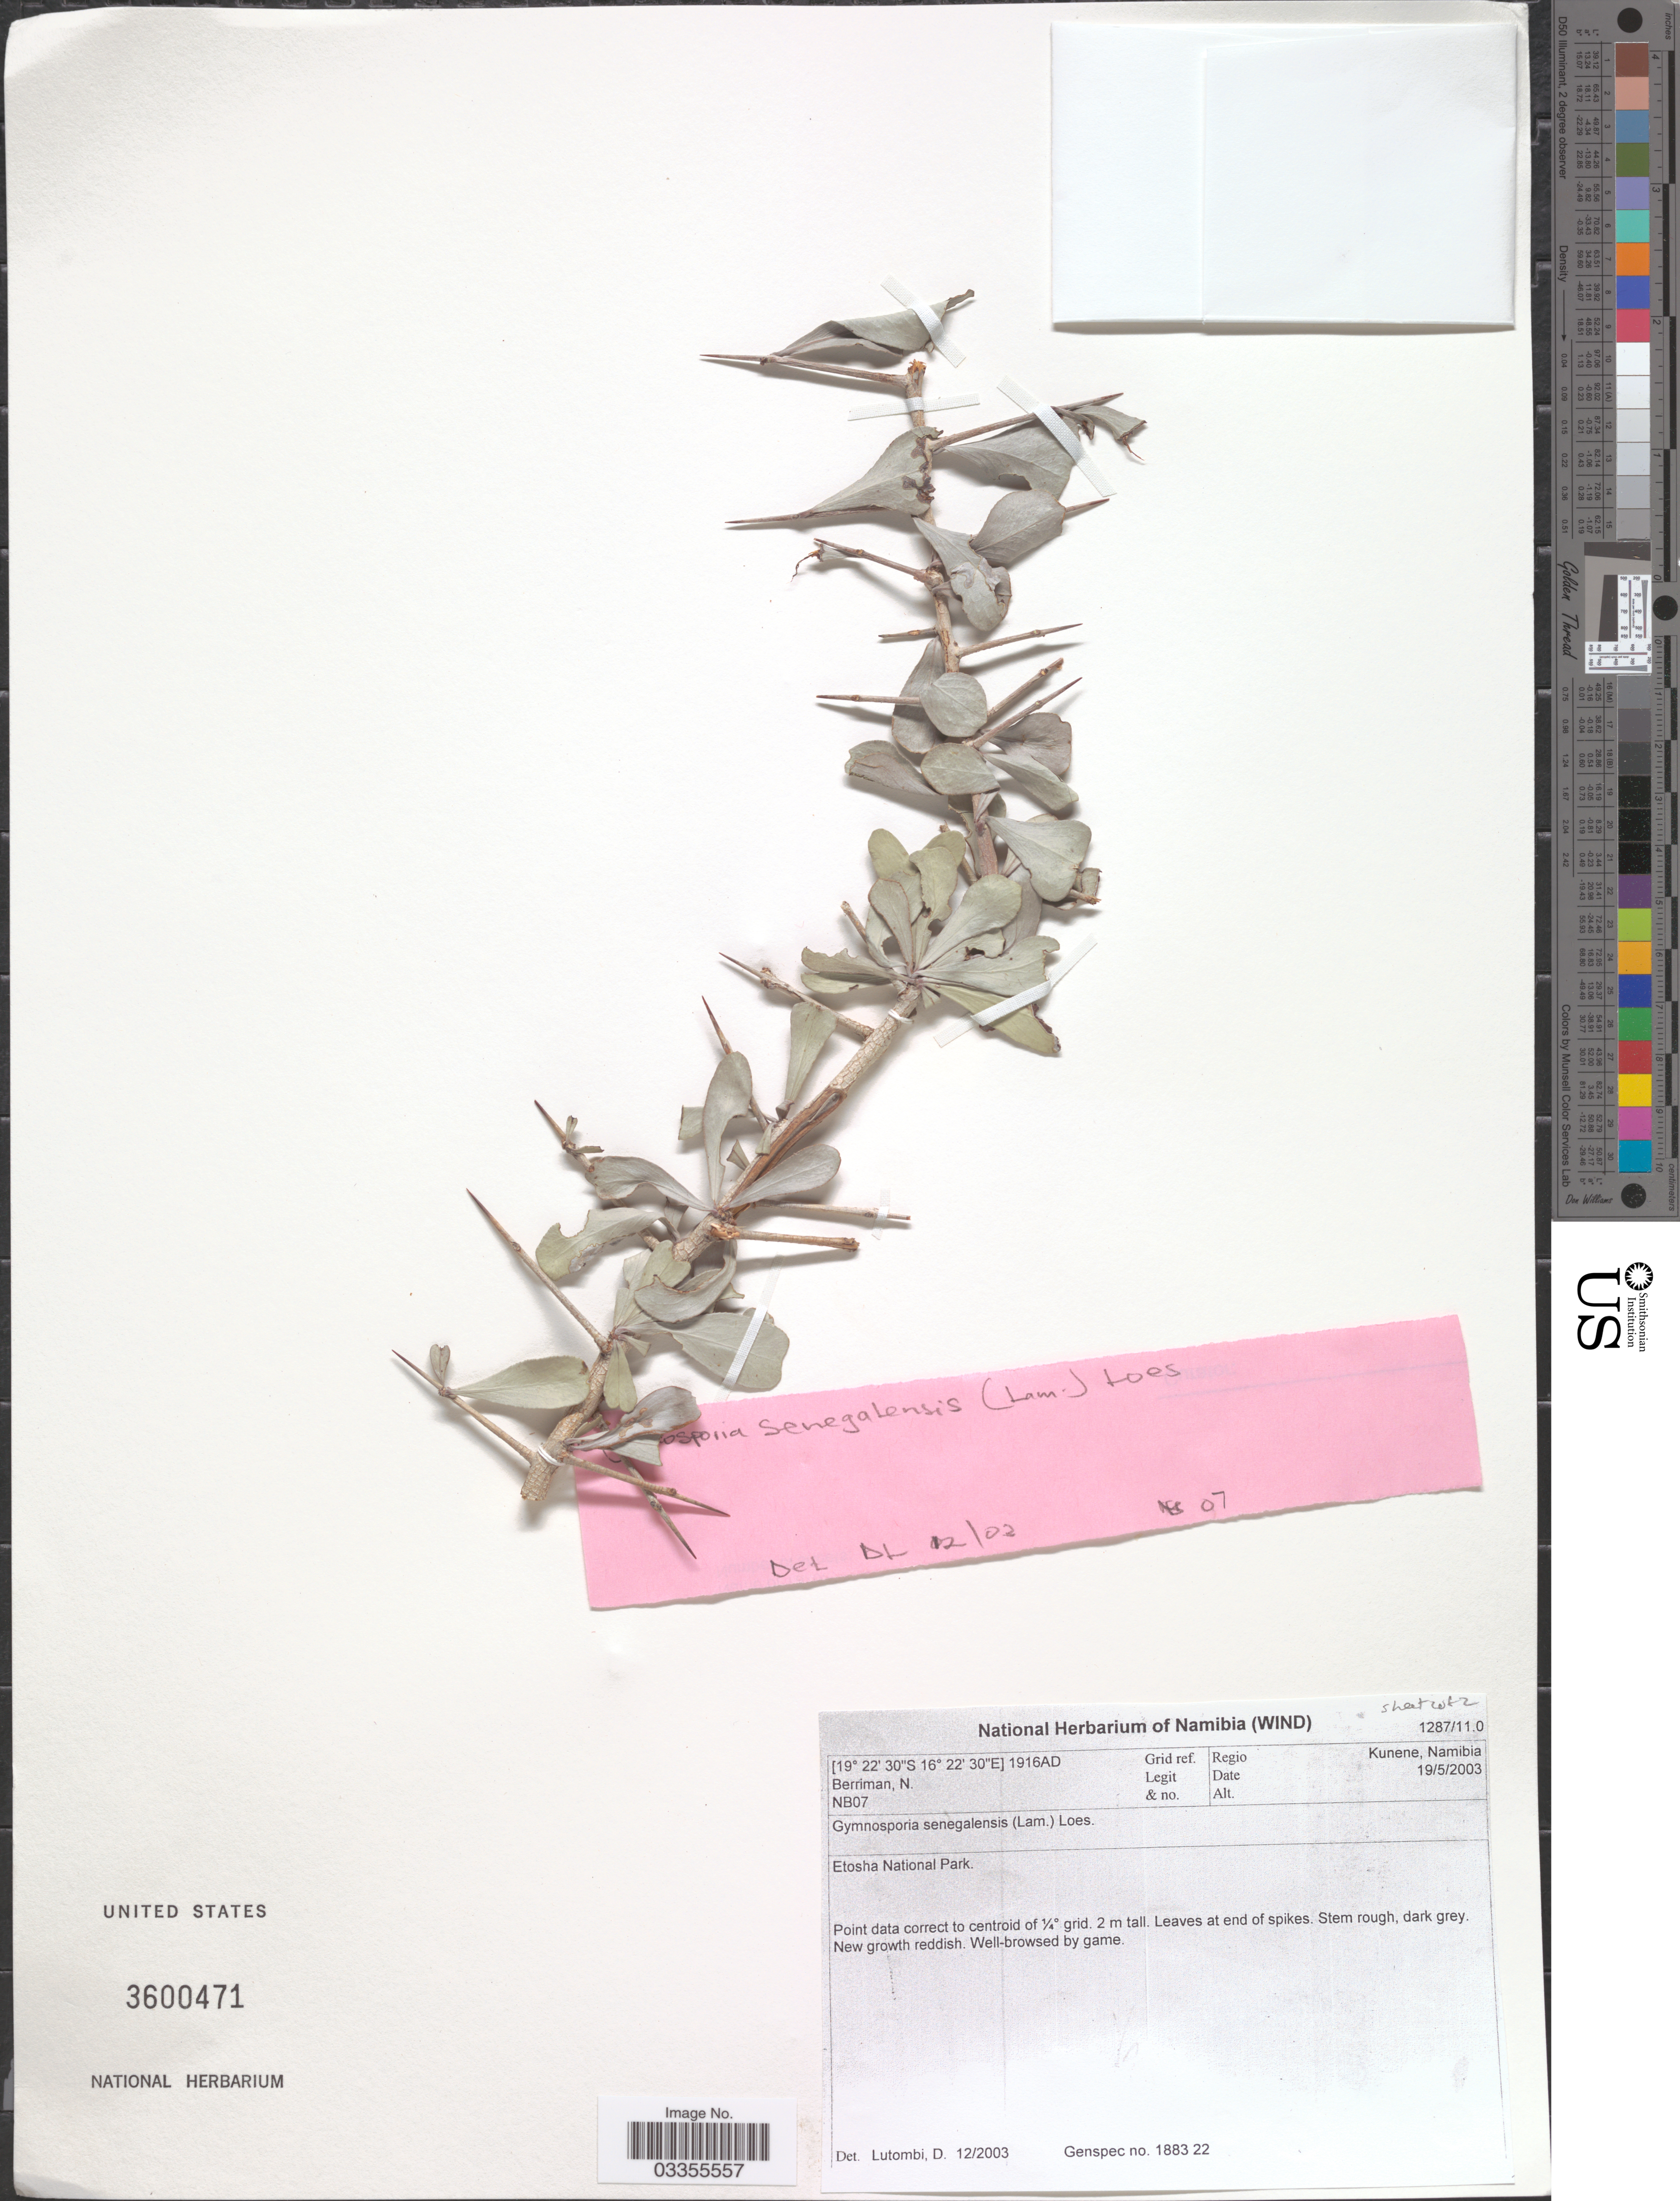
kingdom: Plantae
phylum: Tracheophyta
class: Magnoliopsida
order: Celastrales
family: Celastraceae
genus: Gymnosporia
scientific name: Gymnosporia senegalensis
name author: (Lam.) Loes.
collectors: N. Berriman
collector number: NB07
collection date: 2003-05-19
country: Namibia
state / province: Kunene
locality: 1916AD Grid ref. Regio Kunene. Etosha National Park.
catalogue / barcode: US 3600471